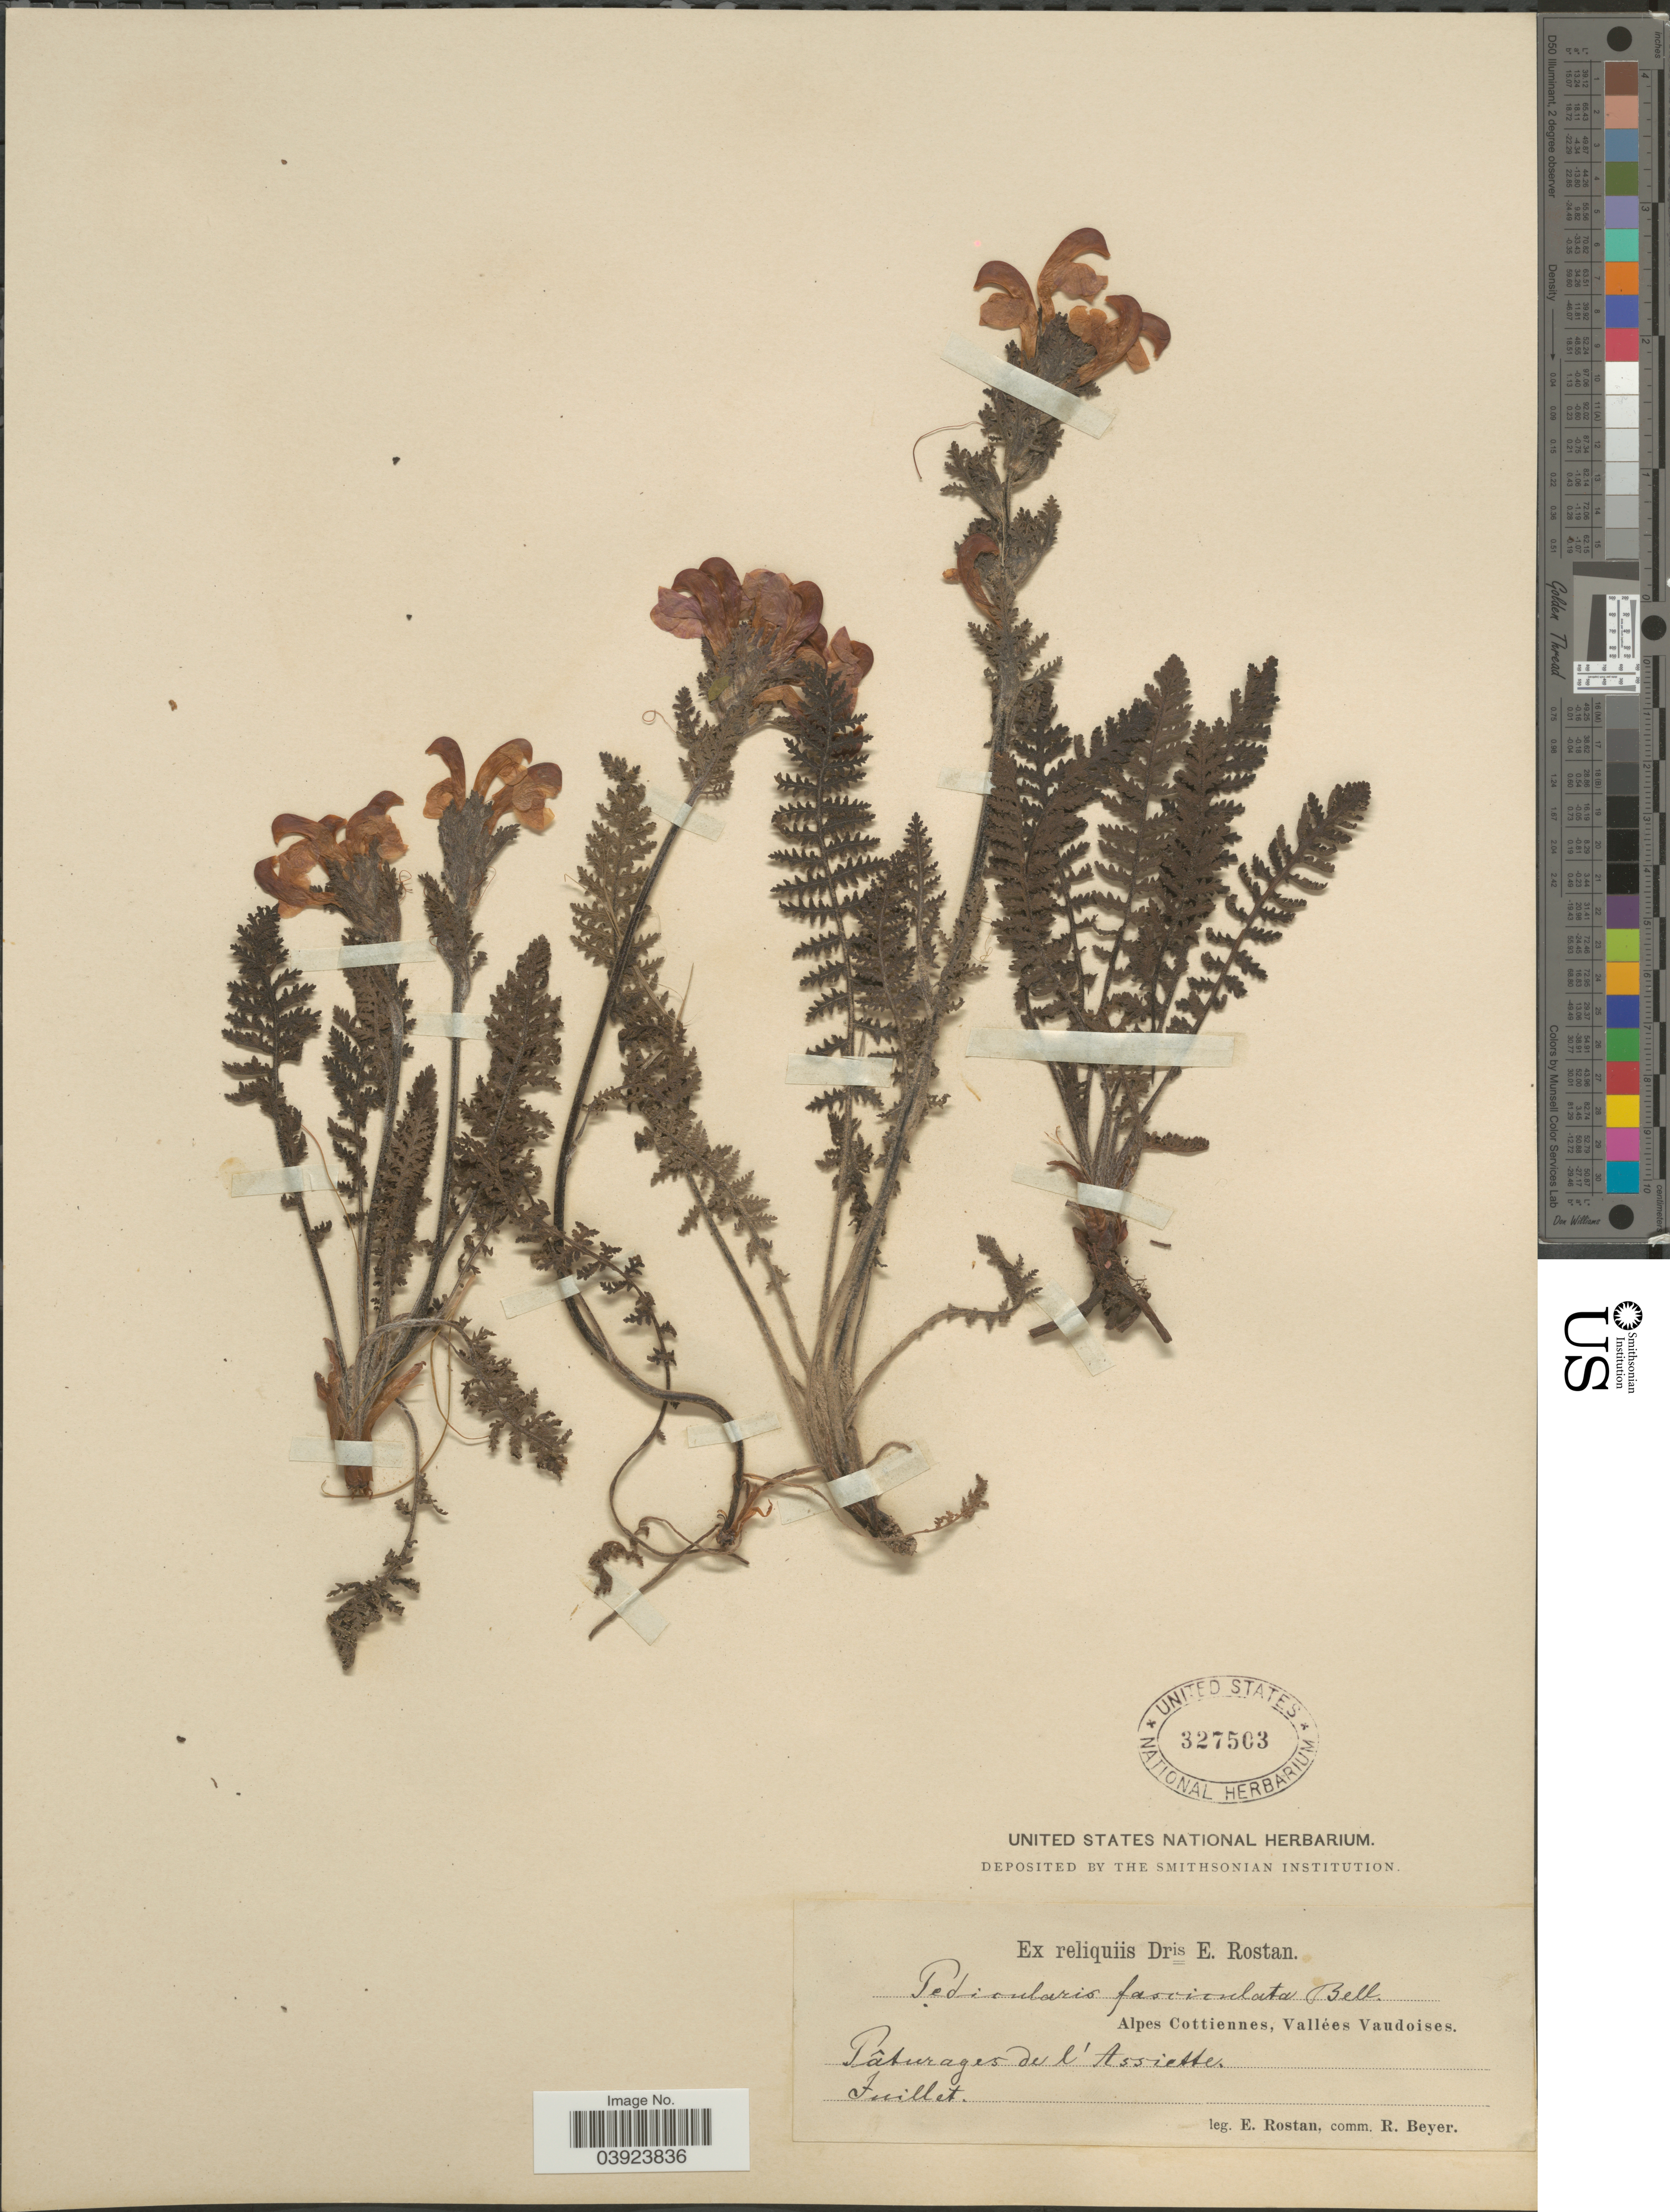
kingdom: Plantae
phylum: Tracheophyta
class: Magnoliopsida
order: Lamiales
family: Orobanchaceae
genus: Pedicularis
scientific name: Pedicularis fasciculata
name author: Pollini ex Benth.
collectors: E. Rostan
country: France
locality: Alpes Cottiennes, Vallées Vaudoises. Pâturages de l'Assiette.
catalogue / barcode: US 327503